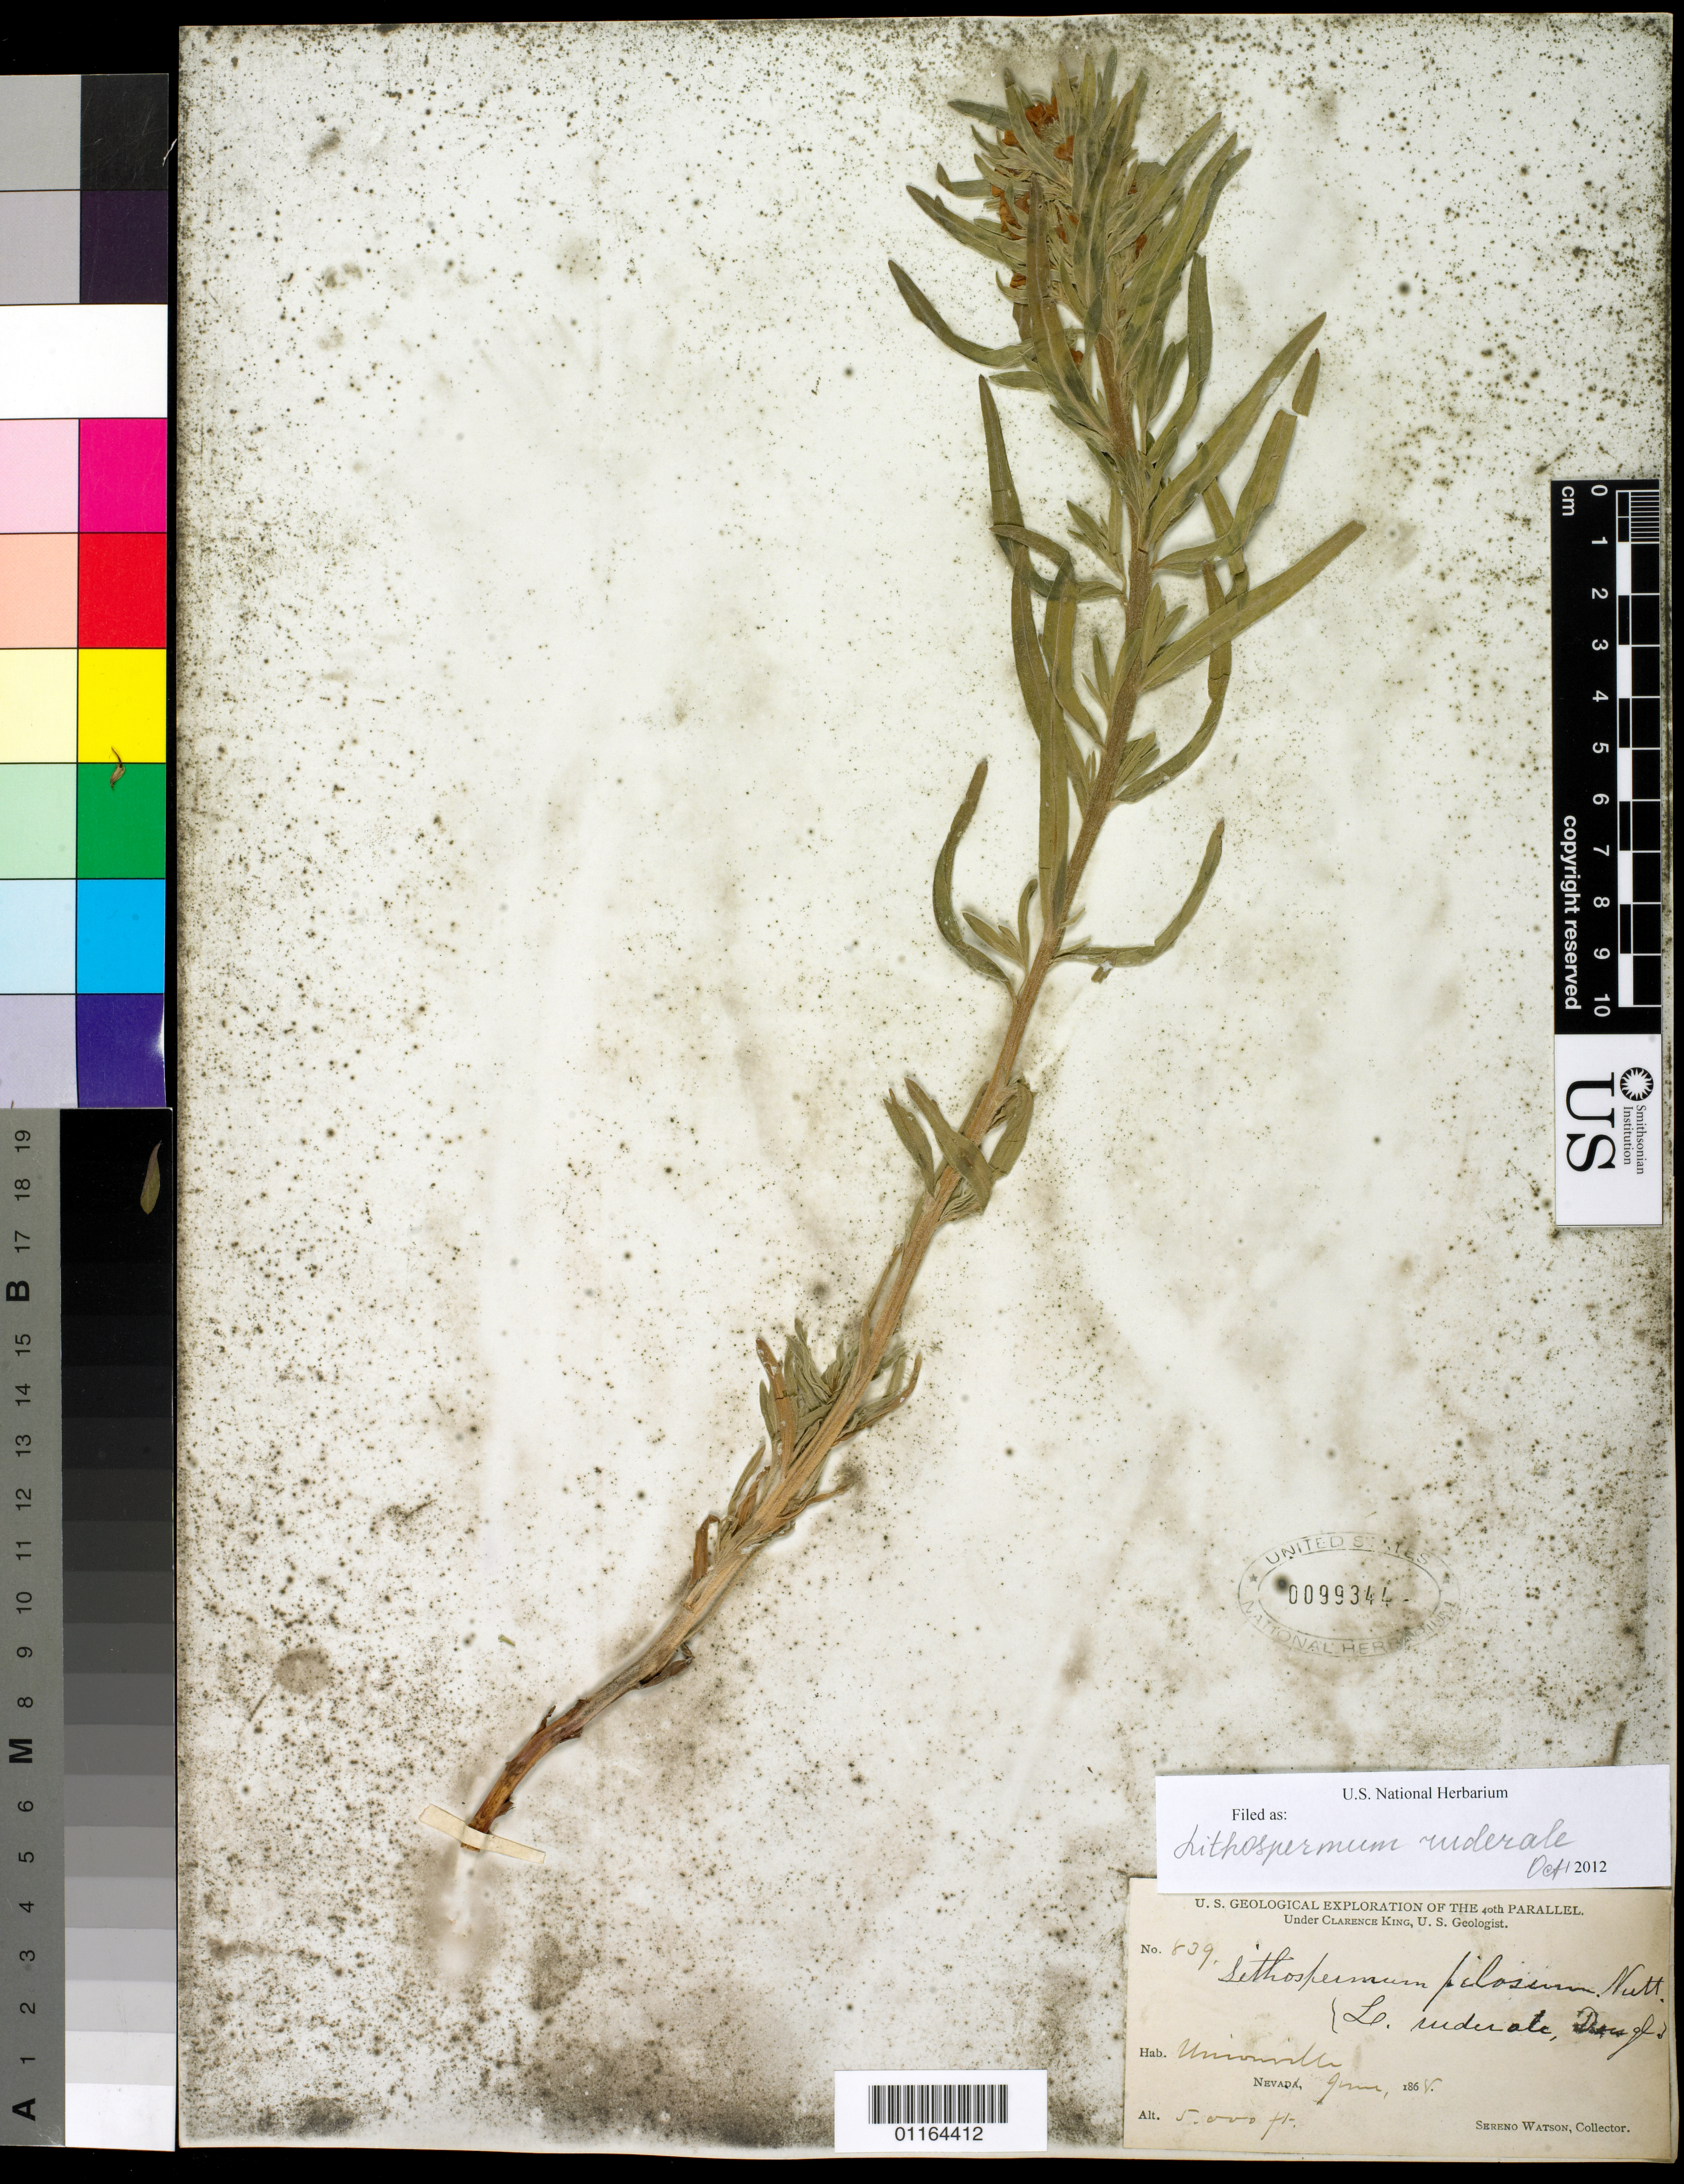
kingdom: Plantae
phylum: Tracheophyta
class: Magnoliopsida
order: Boraginales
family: Boraginaceae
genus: Lithospermum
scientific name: Lithospermum ruderale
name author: Douglas ex Lehm.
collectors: S. Watson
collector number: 839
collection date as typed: Jun 1868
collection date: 1868-06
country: United States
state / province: Nevada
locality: Unionville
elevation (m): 1524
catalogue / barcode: US 99344